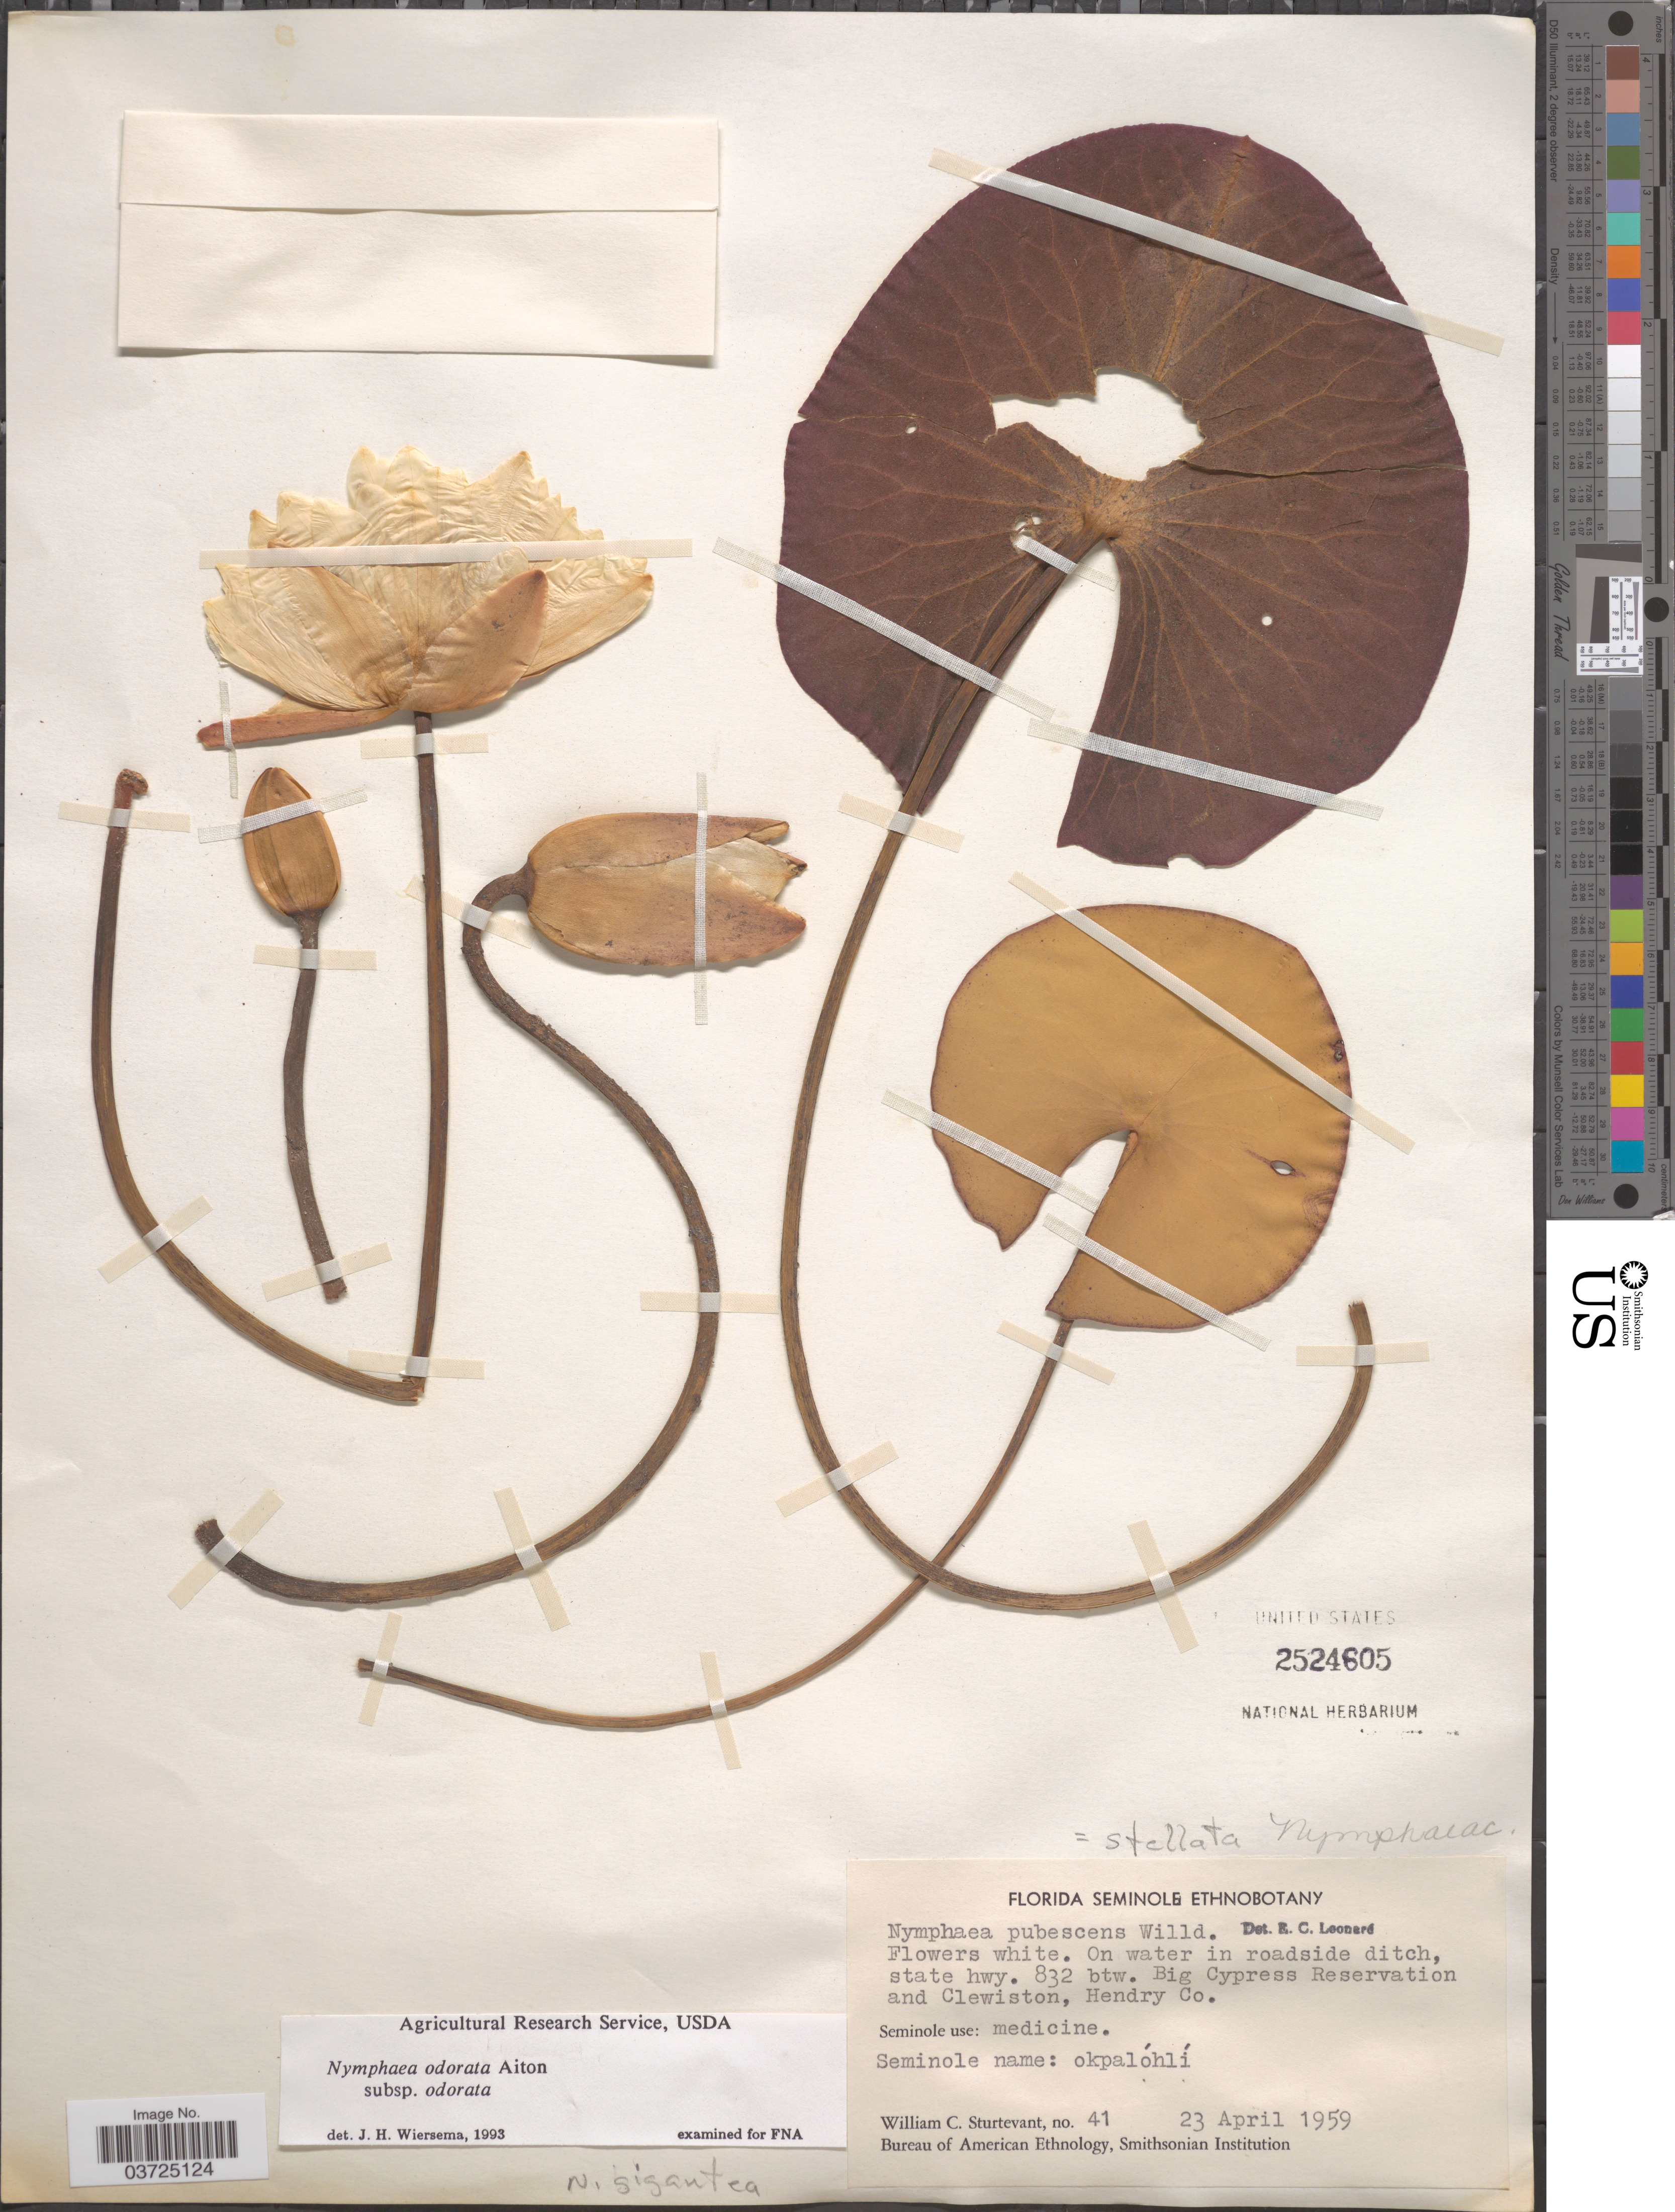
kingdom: Plantae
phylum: Tracheophyta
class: Magnoliopsida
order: Nymphaeales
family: Nymphaeaceae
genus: Nymphaea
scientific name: Nymphaea odorata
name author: Aiton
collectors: W. Sturtevant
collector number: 41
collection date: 1959-04-23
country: United States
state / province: Florida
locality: State hwy. 832 btw. Big Cypress Reservation and Clewiston, Hendry Co.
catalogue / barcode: US 2524605